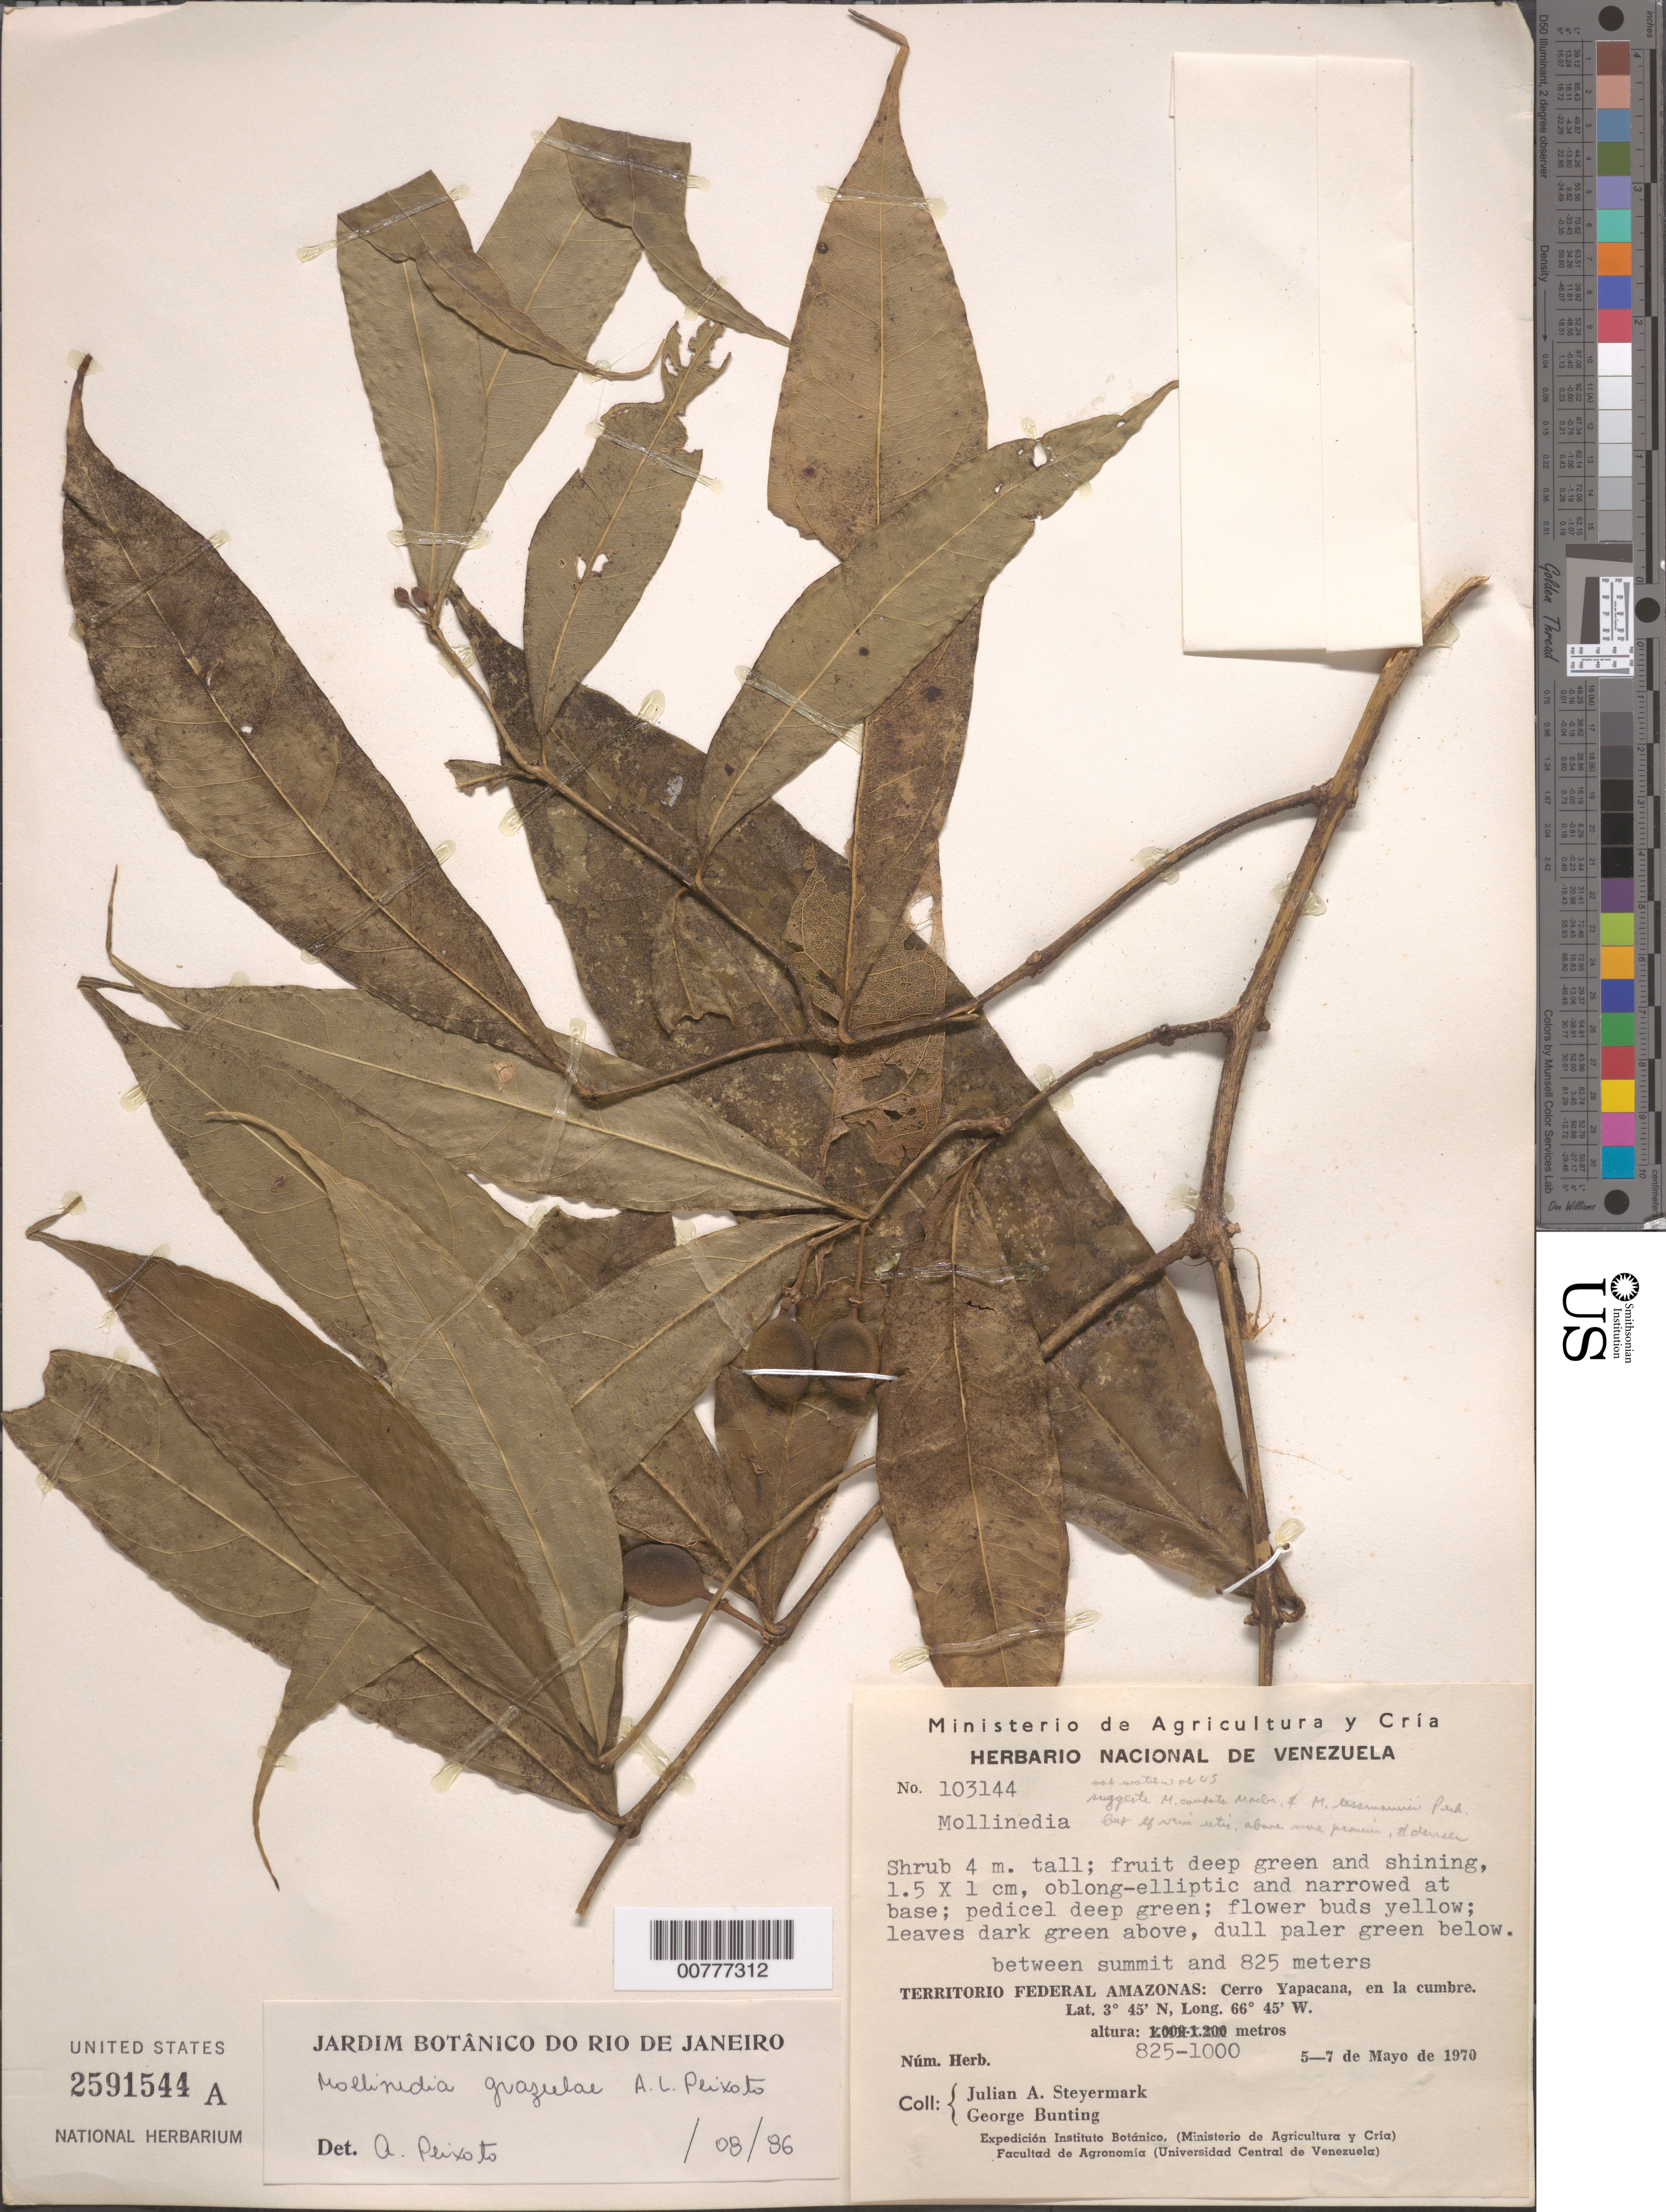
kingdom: Plantae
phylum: Tracheophyta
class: Magnoliopsida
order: Laurales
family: Monimiaceae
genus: Mollinedia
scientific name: Mollinedia grazielae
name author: Peixoto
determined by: Peixoto, A. L.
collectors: J. Steyermark & G. S. Bunting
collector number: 103144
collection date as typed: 5-May-70 to 7-May-70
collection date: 1970-05-05/1970-05-07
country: Venezuela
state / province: Amazonas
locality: Cerro Yapacána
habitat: Summit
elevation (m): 825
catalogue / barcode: US 2591544A